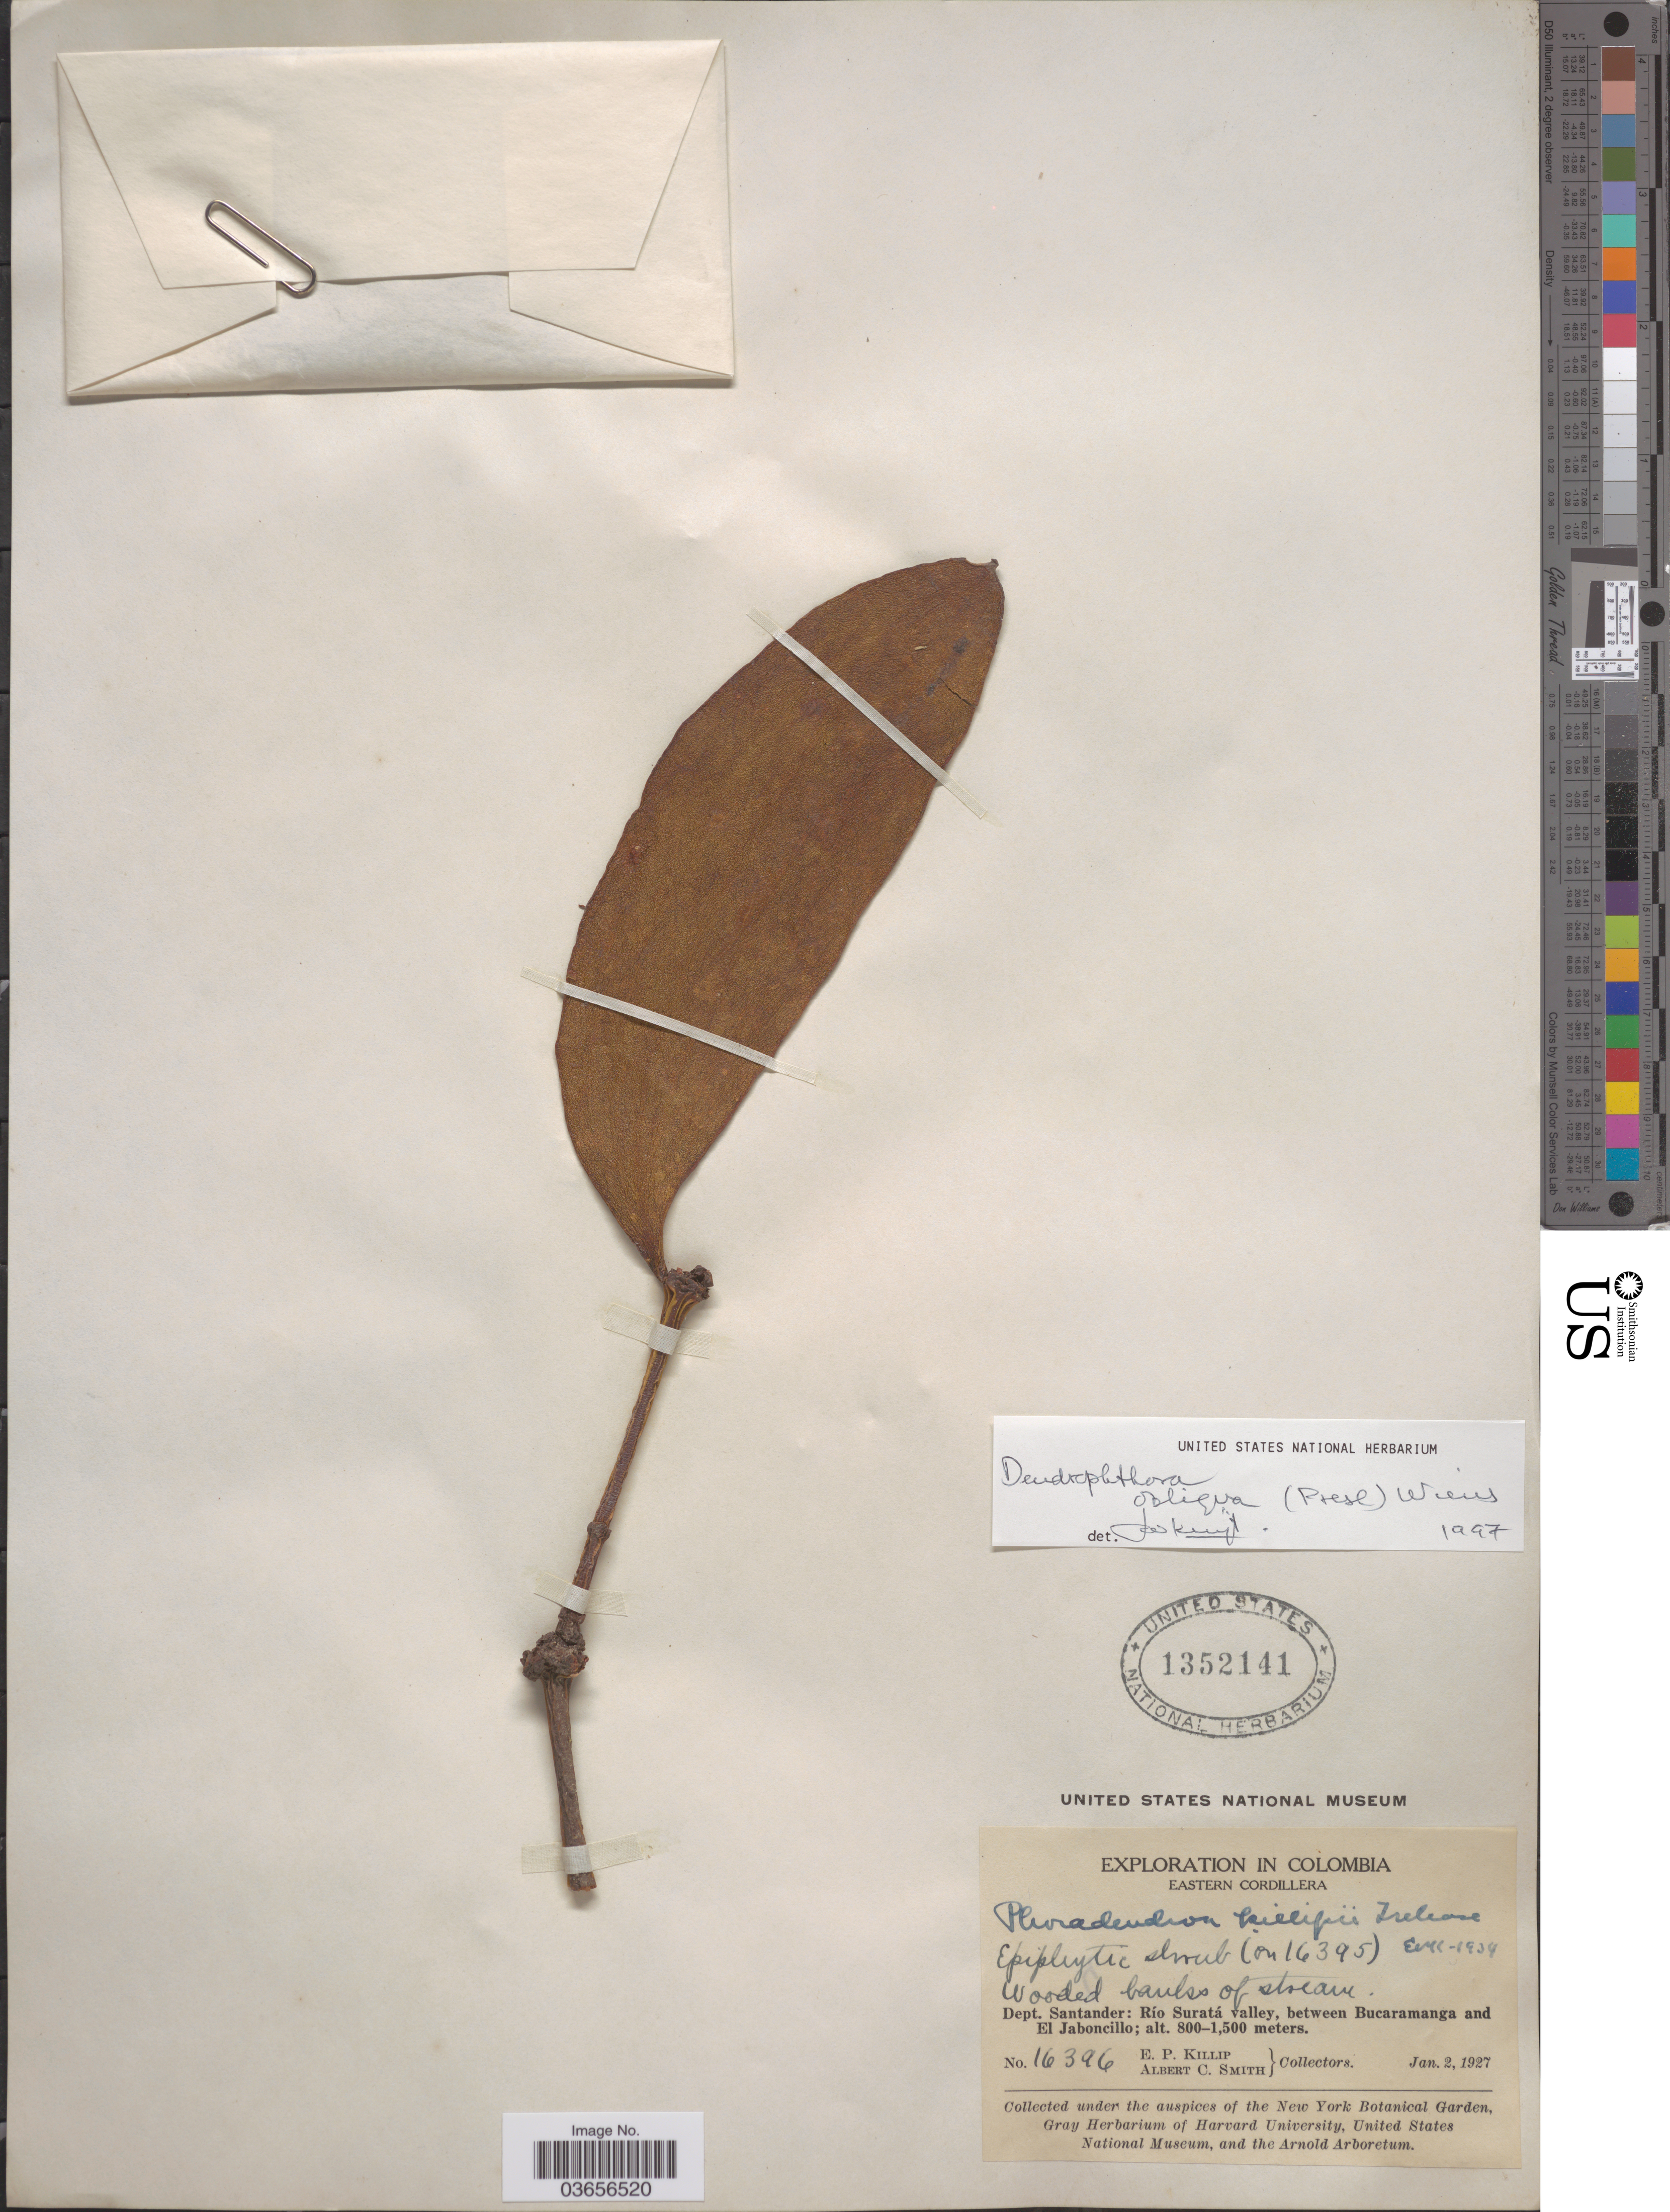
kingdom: Plantae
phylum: Tracheophyta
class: Magnoliopsida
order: Santalales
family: Viscaceae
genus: Dendrophthora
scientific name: Dendrophthora obliqua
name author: (C. Presl) Wiens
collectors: E. P. Killip & A. C. Smith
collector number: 16396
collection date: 1927-01-02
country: Colombia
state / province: Santander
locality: Eastern Cordillera. Dept. Santander: Río Suratá valley, between Bucaramanga and El Jaboncillo.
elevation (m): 800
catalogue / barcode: US 1352141